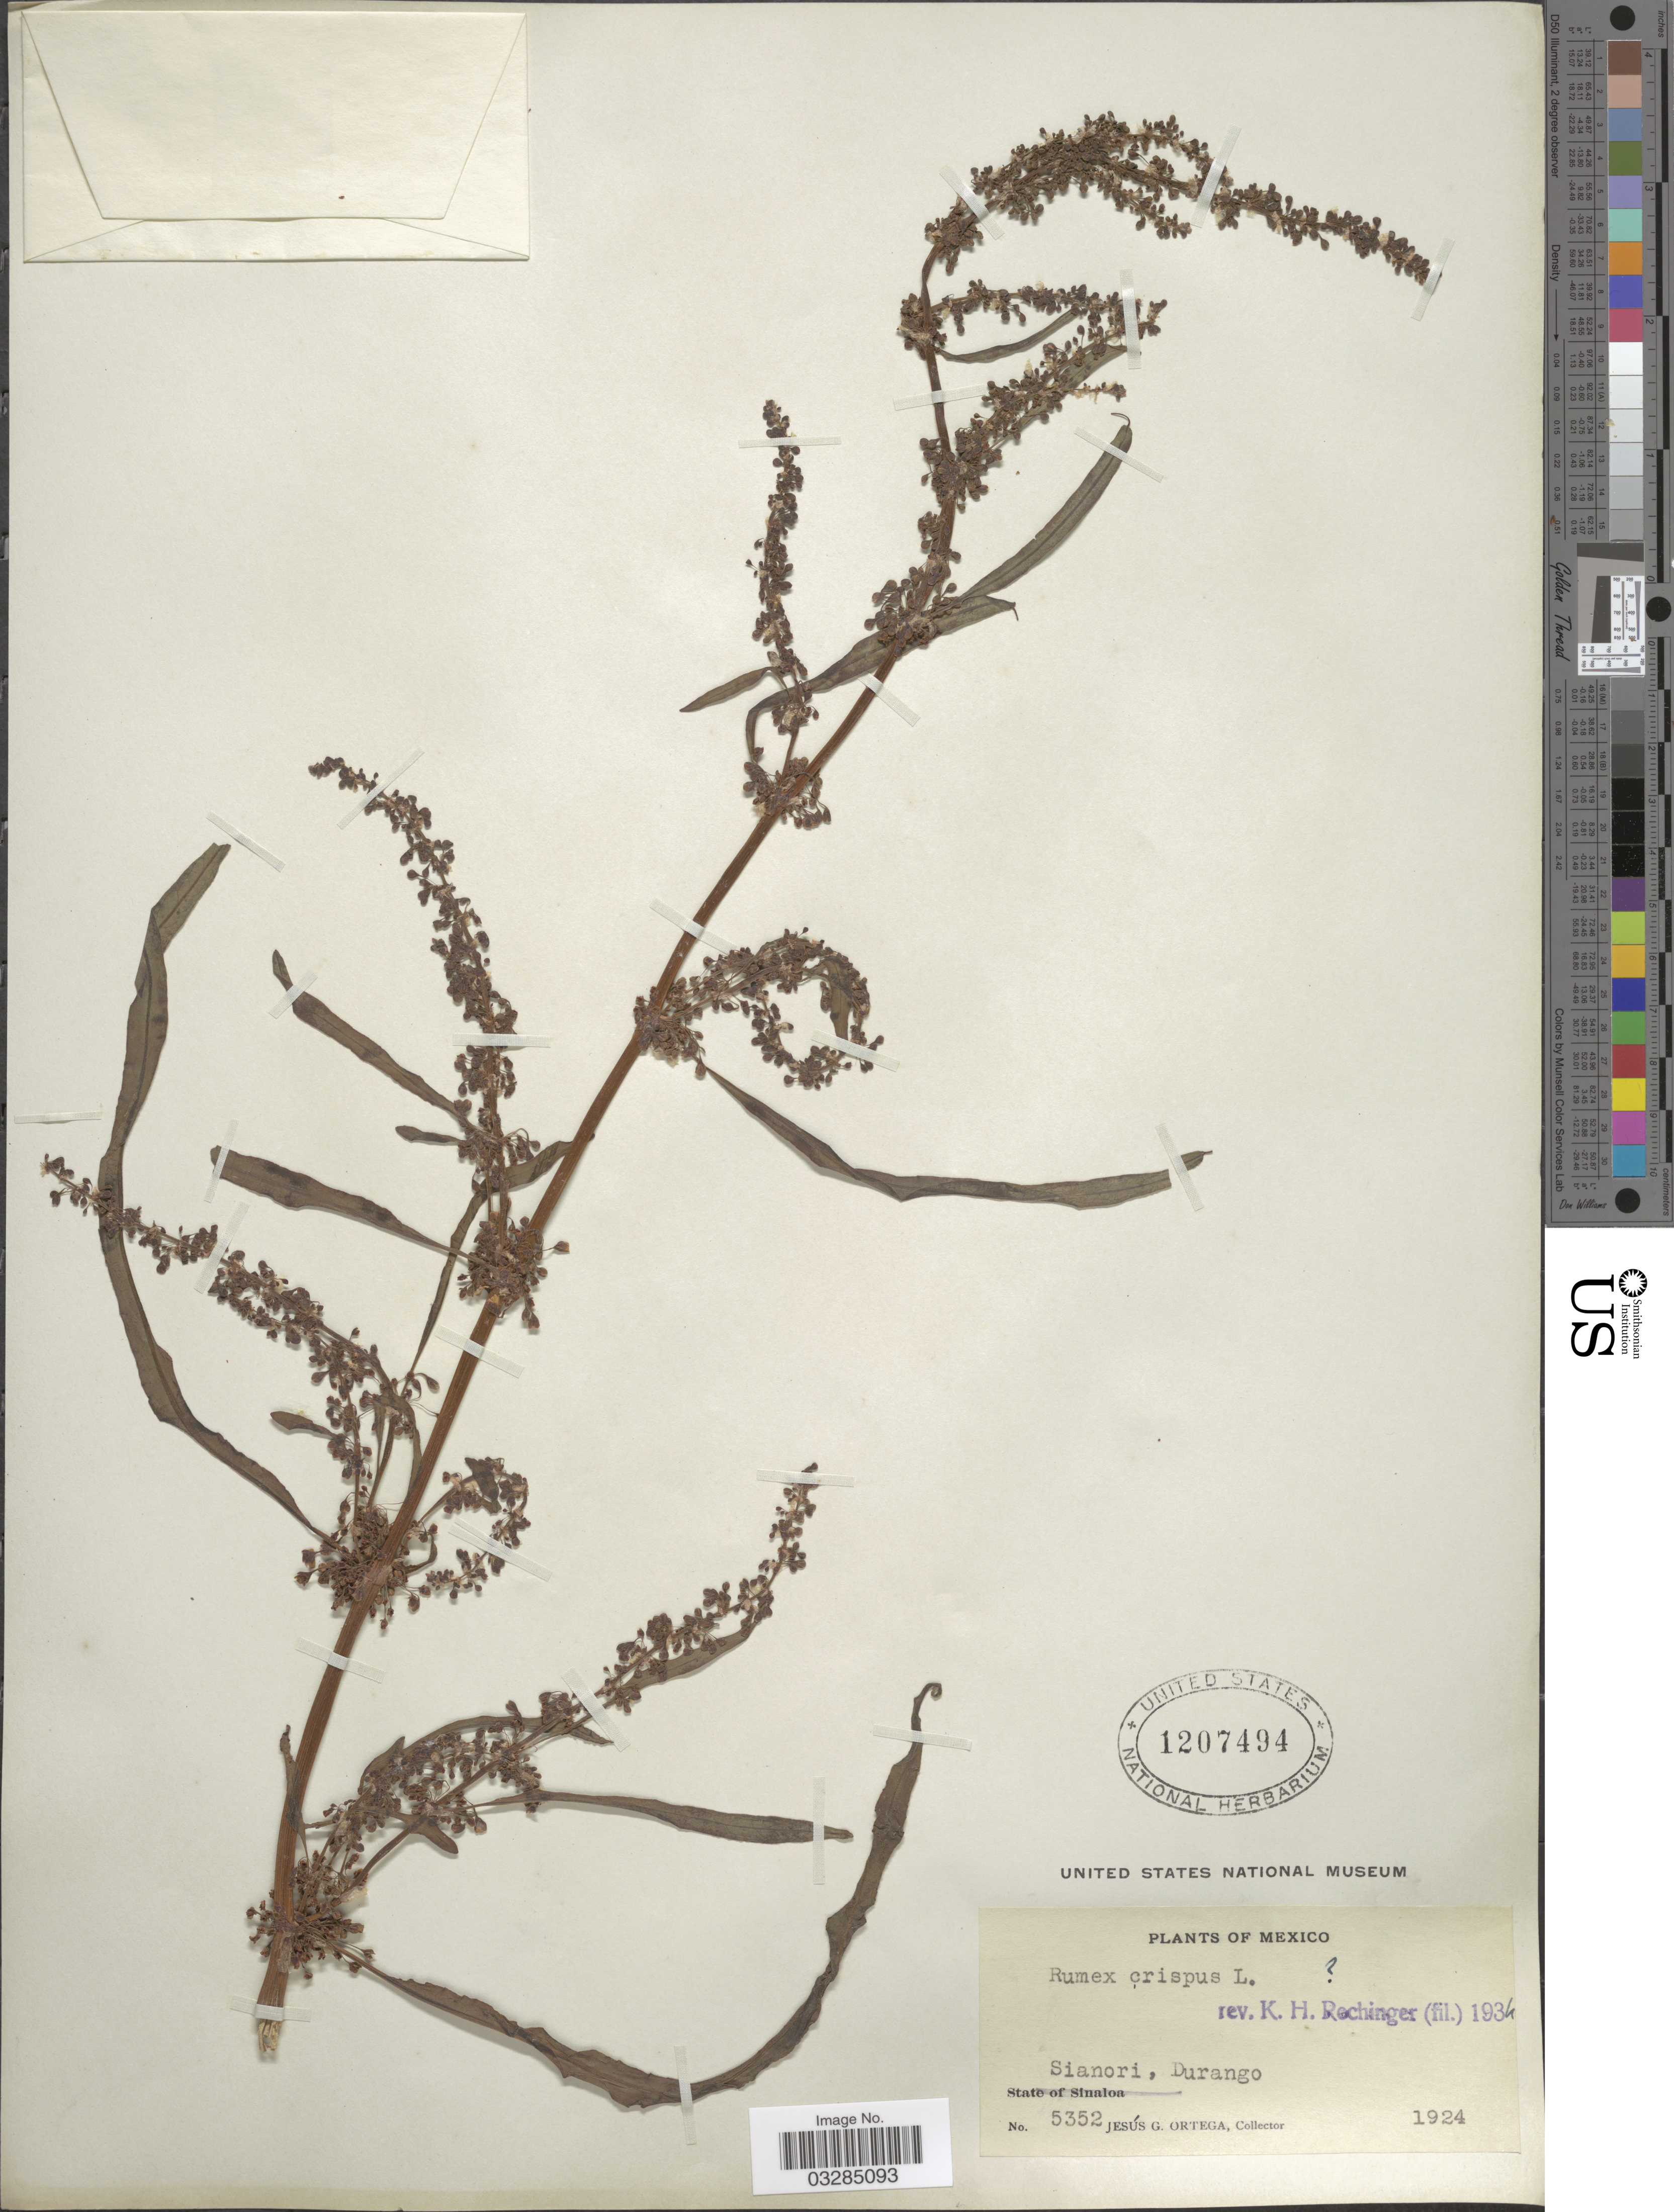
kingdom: Plantae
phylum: Tracheophyta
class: Magnoliopsida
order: Caryophyllales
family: Polygonaceae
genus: Rumex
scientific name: Rumex crispus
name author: L.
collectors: J. Ortega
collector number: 5352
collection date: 1924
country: Mexico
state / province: Durango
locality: Sianori.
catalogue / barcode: US 1207494